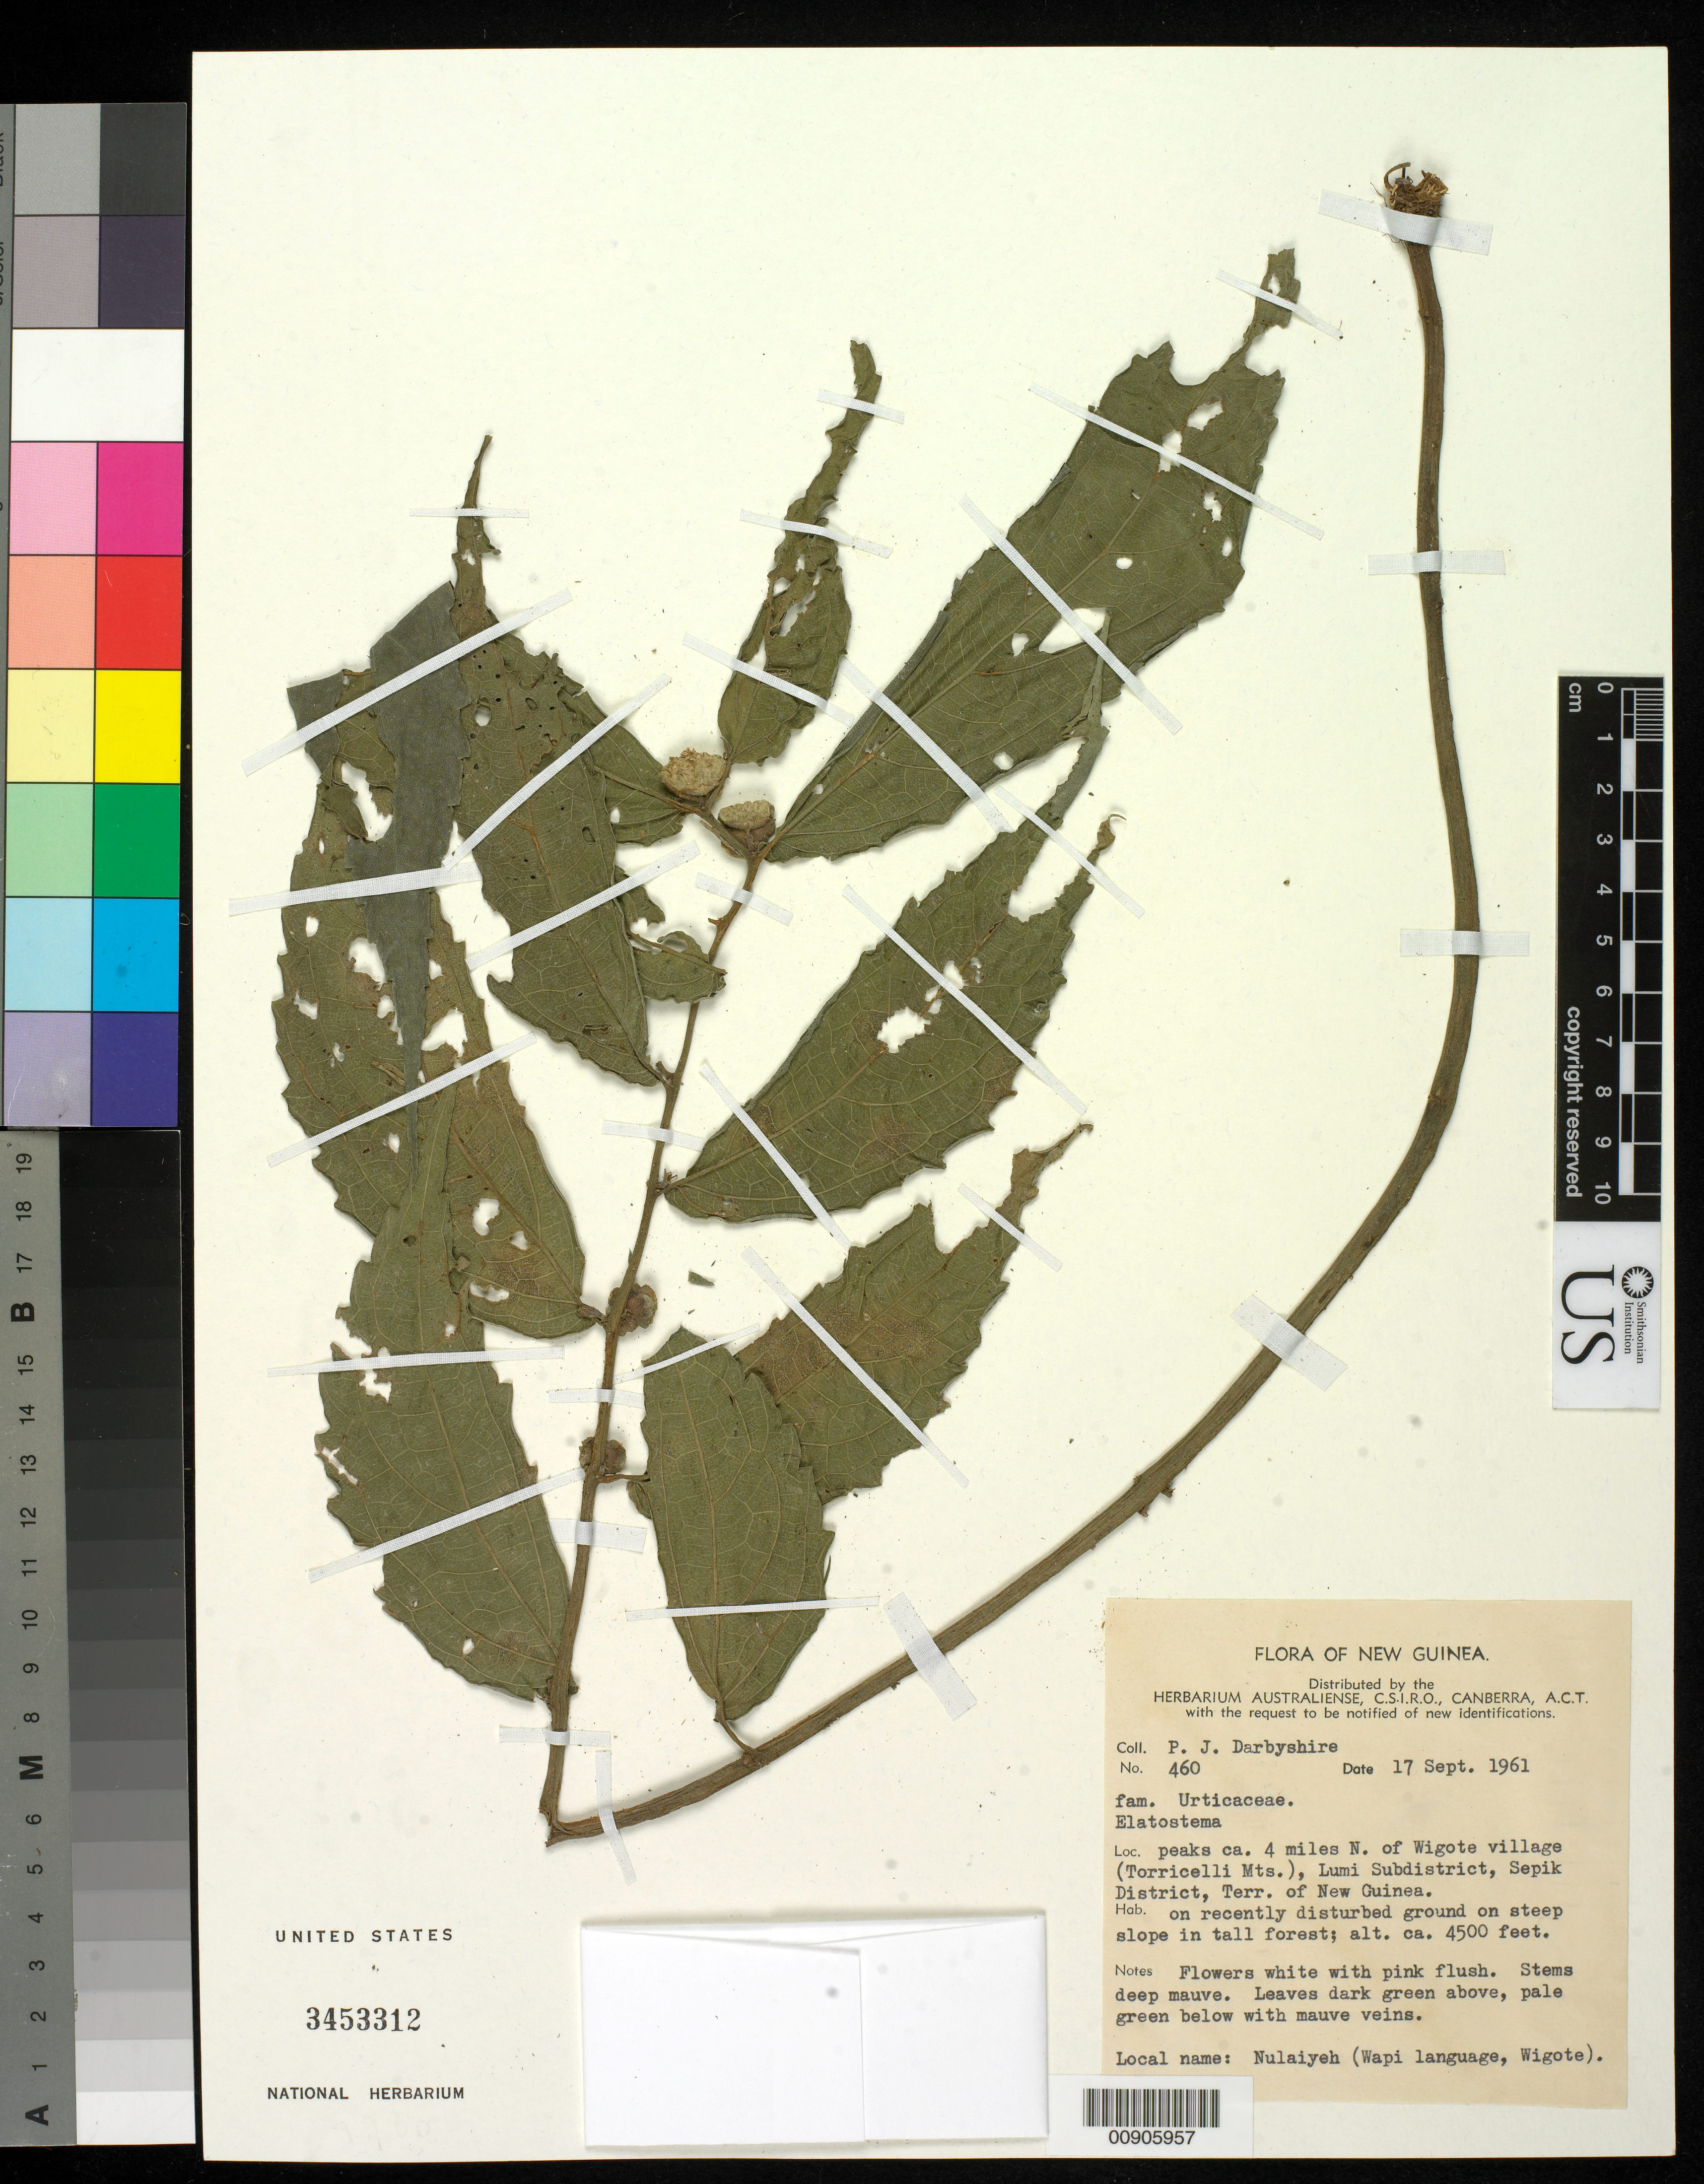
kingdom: Plantae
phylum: Tracheophyta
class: Magnoliopsida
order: Rosales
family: Urticaceae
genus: Elatostema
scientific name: Elatostema sp.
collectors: P. Darbyshire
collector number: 460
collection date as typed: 17 Sep 1961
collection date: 1961-09-17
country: Papua New Guinea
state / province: Sepik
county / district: Lumi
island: New Guinea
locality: peaks ca. 4 miles N. of Wigote village (Torricelli Mts.), Lumi Subdistrict, Sepik District, Terr. of New Guinea.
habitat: On recently disturbed ground on steep slope in tall forest.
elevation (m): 1372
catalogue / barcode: US 3453312